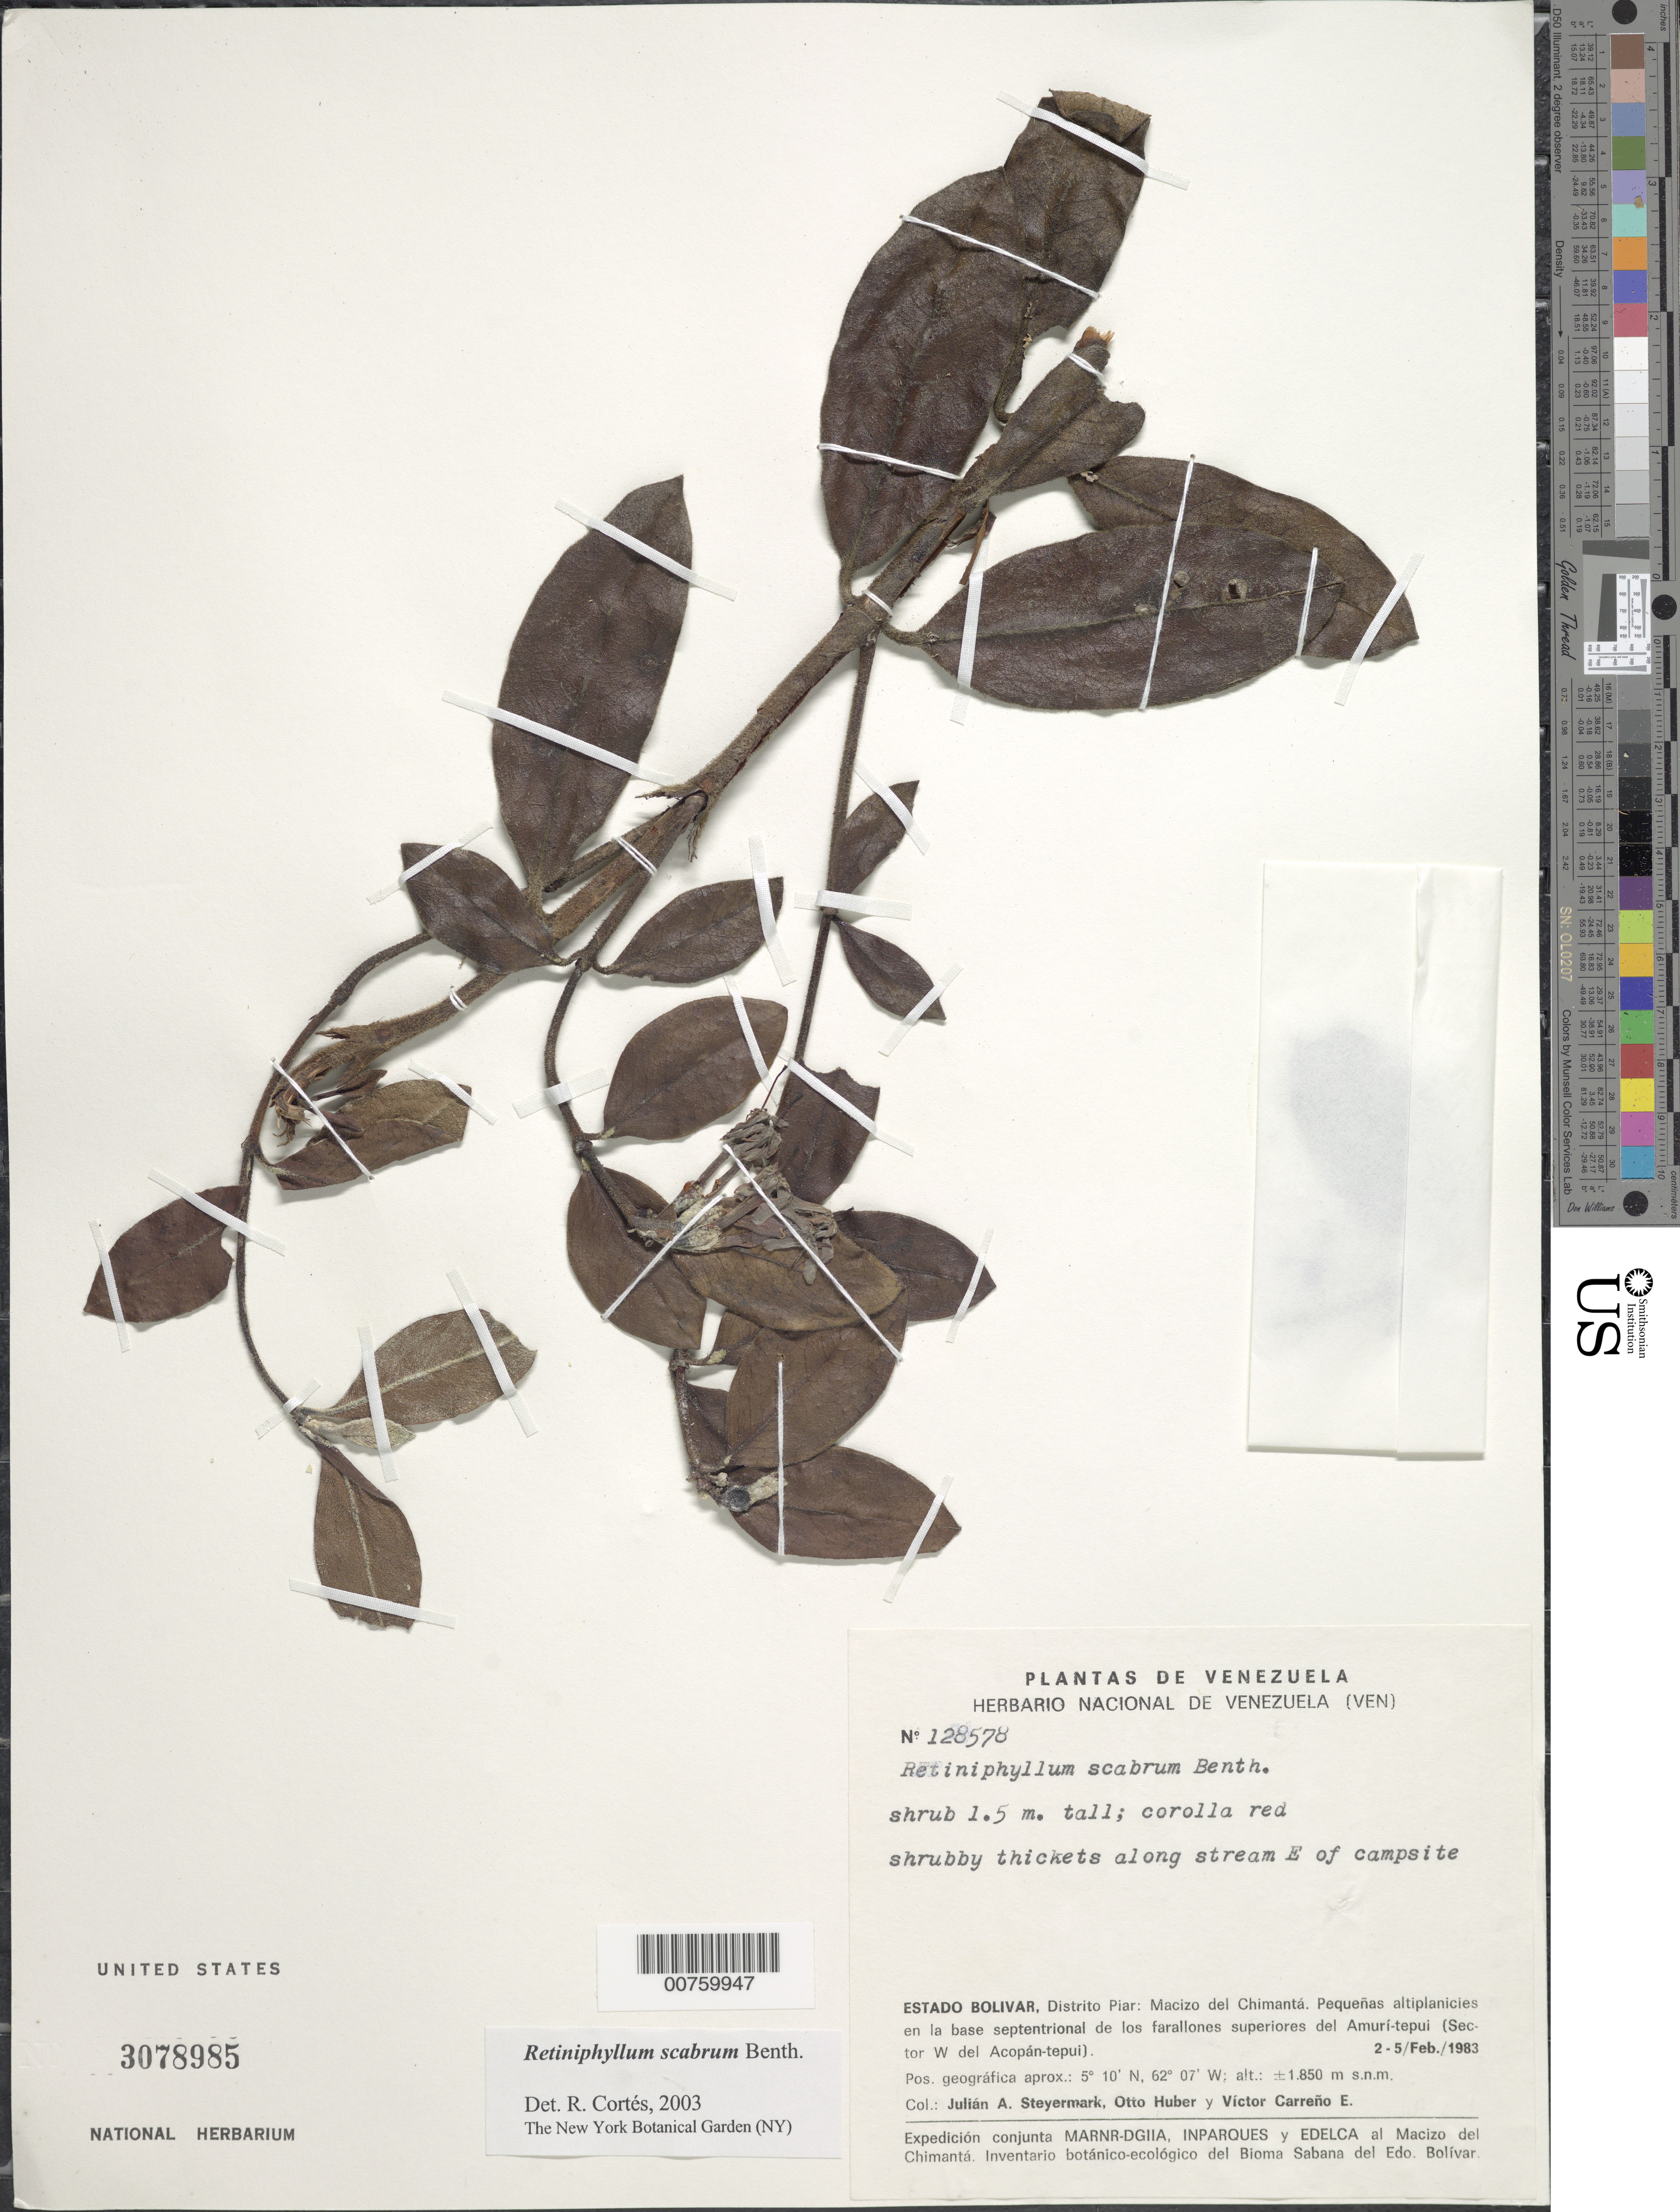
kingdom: Plantae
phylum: Tracheophyta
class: Magnoliopsida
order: Gentianales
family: Rubiaceae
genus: Retiniphyllum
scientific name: Retiniphyllum scabrum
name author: Benth.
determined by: Cortes R., G.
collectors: J. Steyermark, O. Huber & V. Carreño E.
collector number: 128578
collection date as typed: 2-Feb-83 to 5-Feb-83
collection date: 1983-02-02/1983-02-05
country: Venezuela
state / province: Bolívar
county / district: Piar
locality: Macizo del Chimantá, Amuí-tepuí (Sector W del Acopán-tepuí); E of campsite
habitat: Shrubby thickets along stream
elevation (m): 1850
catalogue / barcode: US 3078985